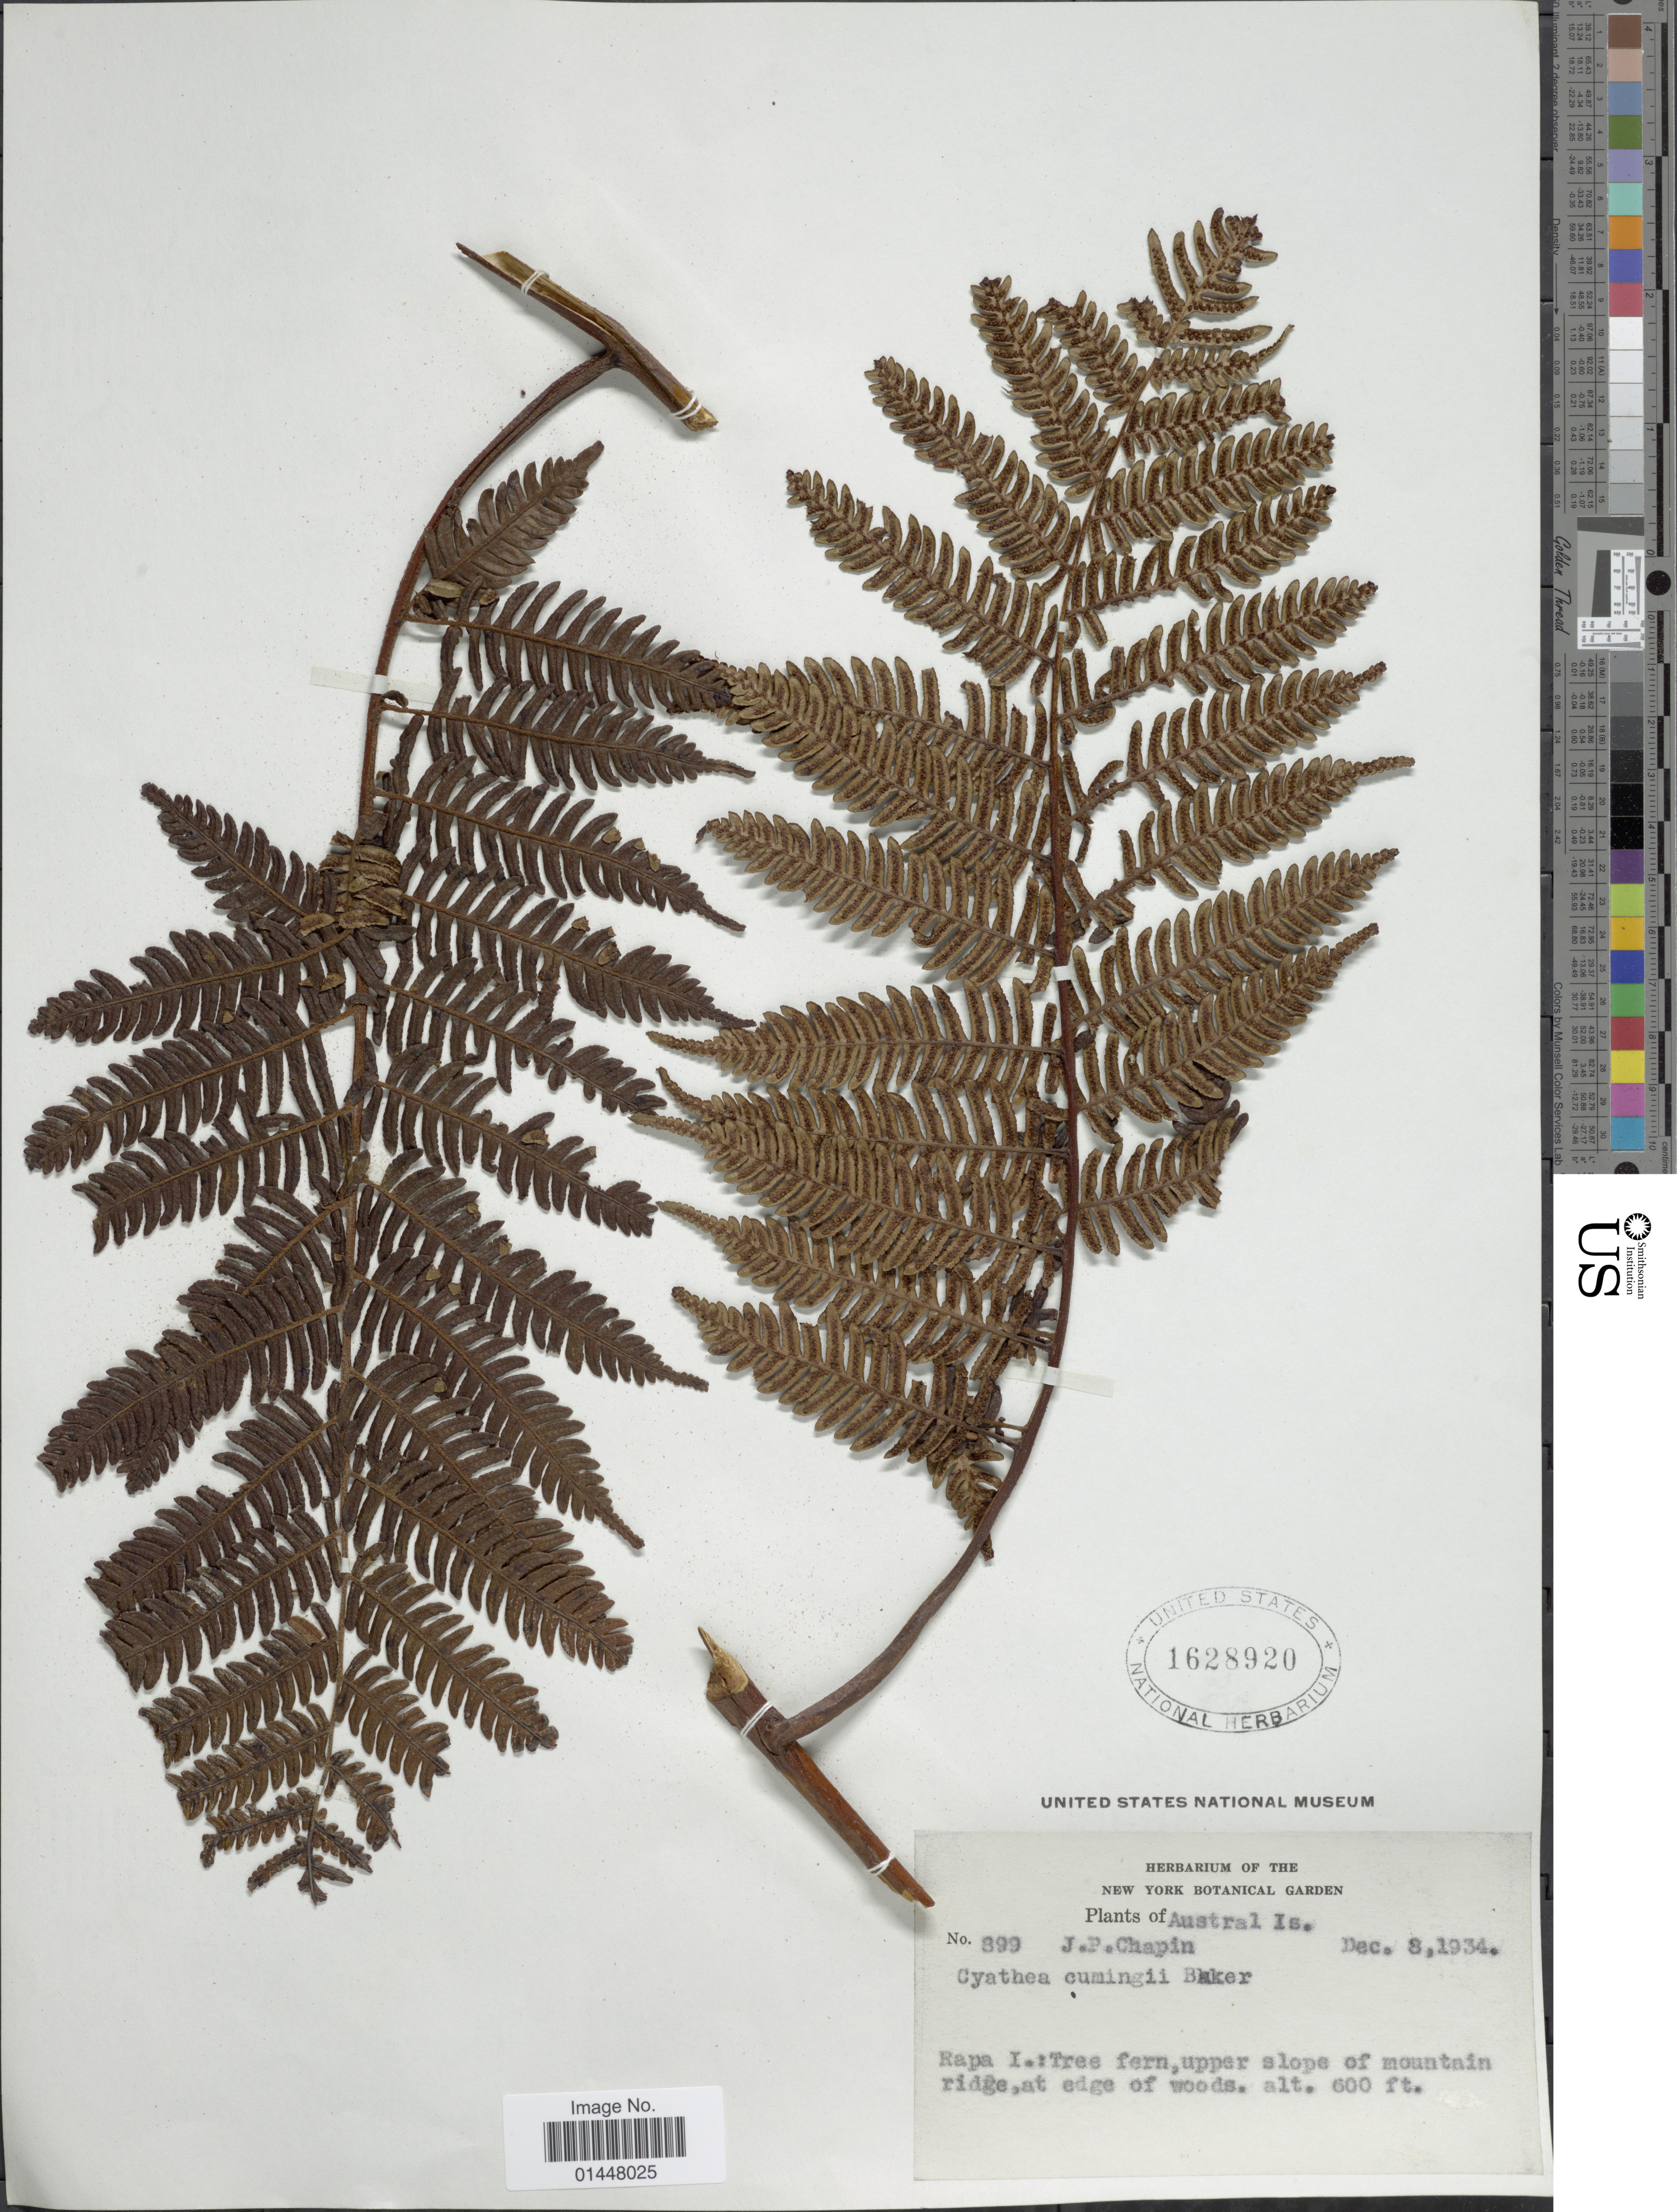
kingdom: Plantae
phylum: Tracheophyta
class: Polypodiopsida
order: Cyatheales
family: Cyatheaceae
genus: Sphaeropteris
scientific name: Sphaeropteris medullaris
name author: (G. Forst.) Bernh.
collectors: J. Chapin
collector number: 899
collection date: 1934-12-08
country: French Polynesia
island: Rapa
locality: Austral island, Rapa I.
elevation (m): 183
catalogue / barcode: US 1628920